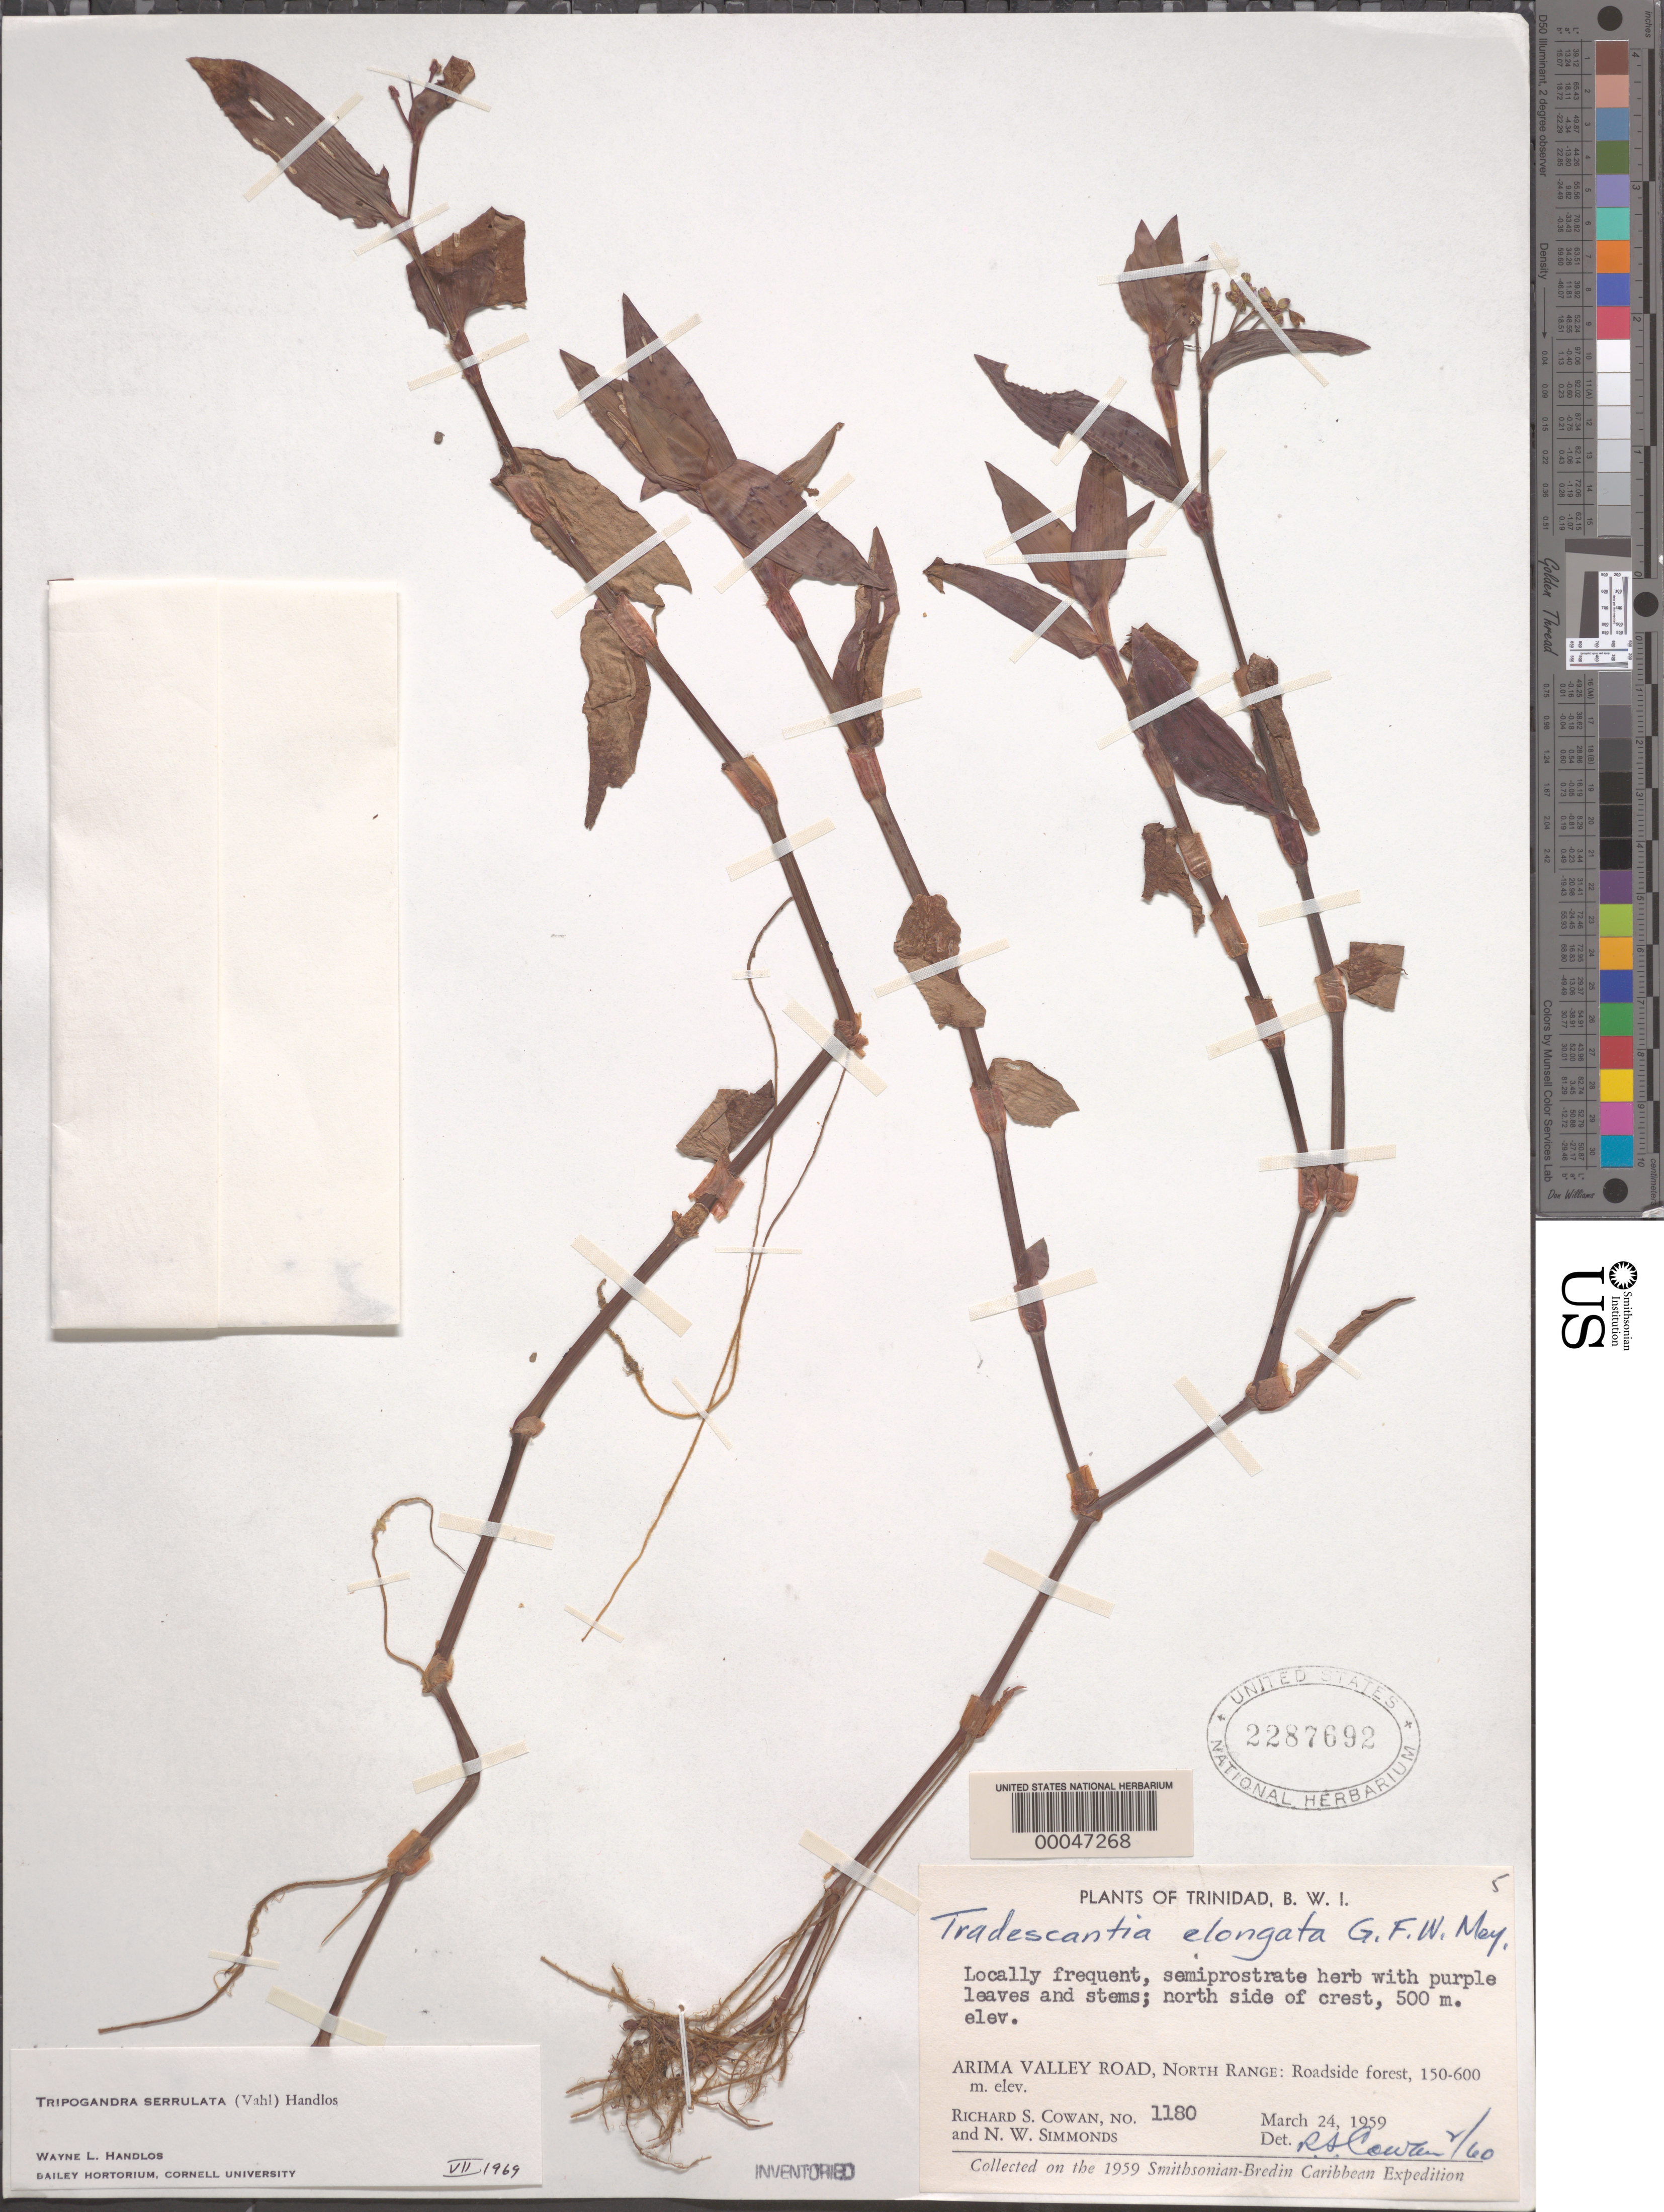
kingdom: Plantae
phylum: Tracheophyta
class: Liliopsida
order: Commelinales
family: Commelinaceae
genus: Tripogandra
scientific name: Tripogandra serrulata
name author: (Vahl) Handlos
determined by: Handlos, W. L.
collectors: R. S. Cowan & N. W. Simmonds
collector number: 1180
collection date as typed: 24 Mar 1959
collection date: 1959-03-24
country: Trinidad and Tobago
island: Trinidad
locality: Arima Valley road, North Range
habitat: North side of crest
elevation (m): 500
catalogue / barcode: US 2287692